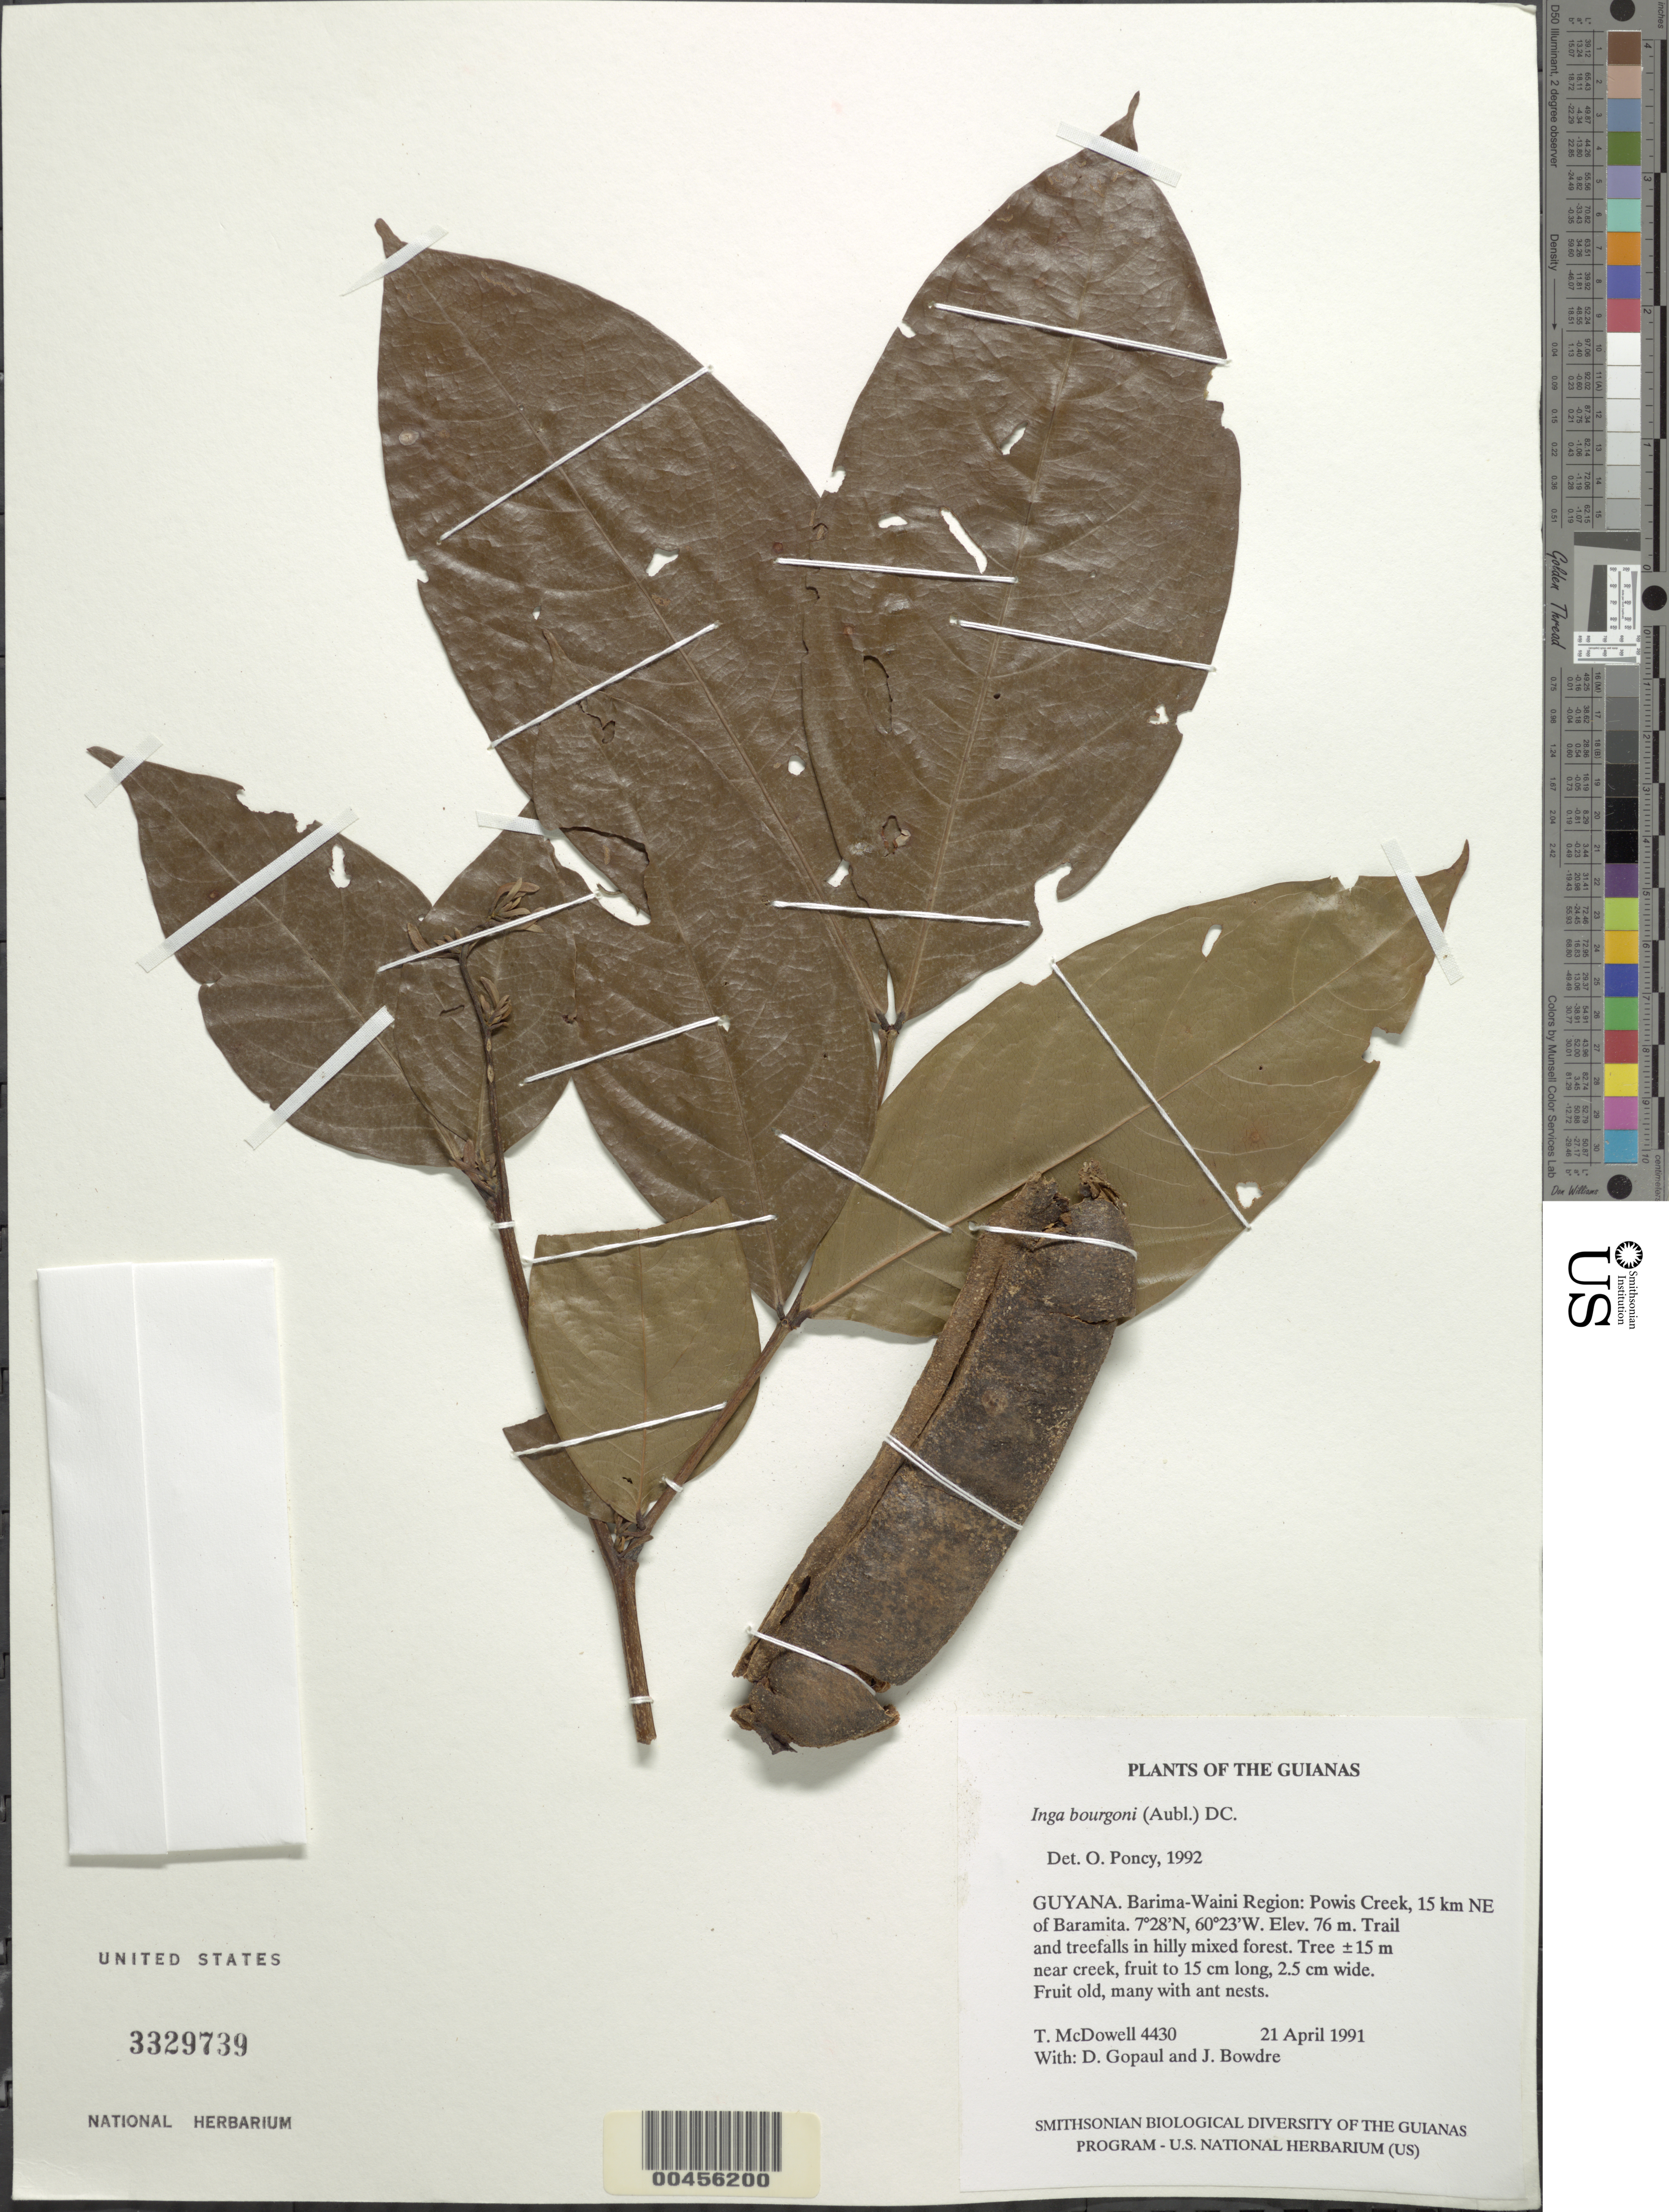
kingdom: Plantae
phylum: Tracheophyta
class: Magnoliopsida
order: Fabales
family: Fabaceae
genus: Inga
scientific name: Inga bourgoni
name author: (Aubl.) DC.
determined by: Poncy, O.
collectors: T. McDowell, D. Gopaul & J. Bowdre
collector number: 4430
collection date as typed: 21 April 1991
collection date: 1991-04-21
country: Guyana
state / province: Barima-Waini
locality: Powis Creek, 15 km NE of Baramita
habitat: Trail and treefalls in hilly mixed forest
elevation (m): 76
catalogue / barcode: US 3329739